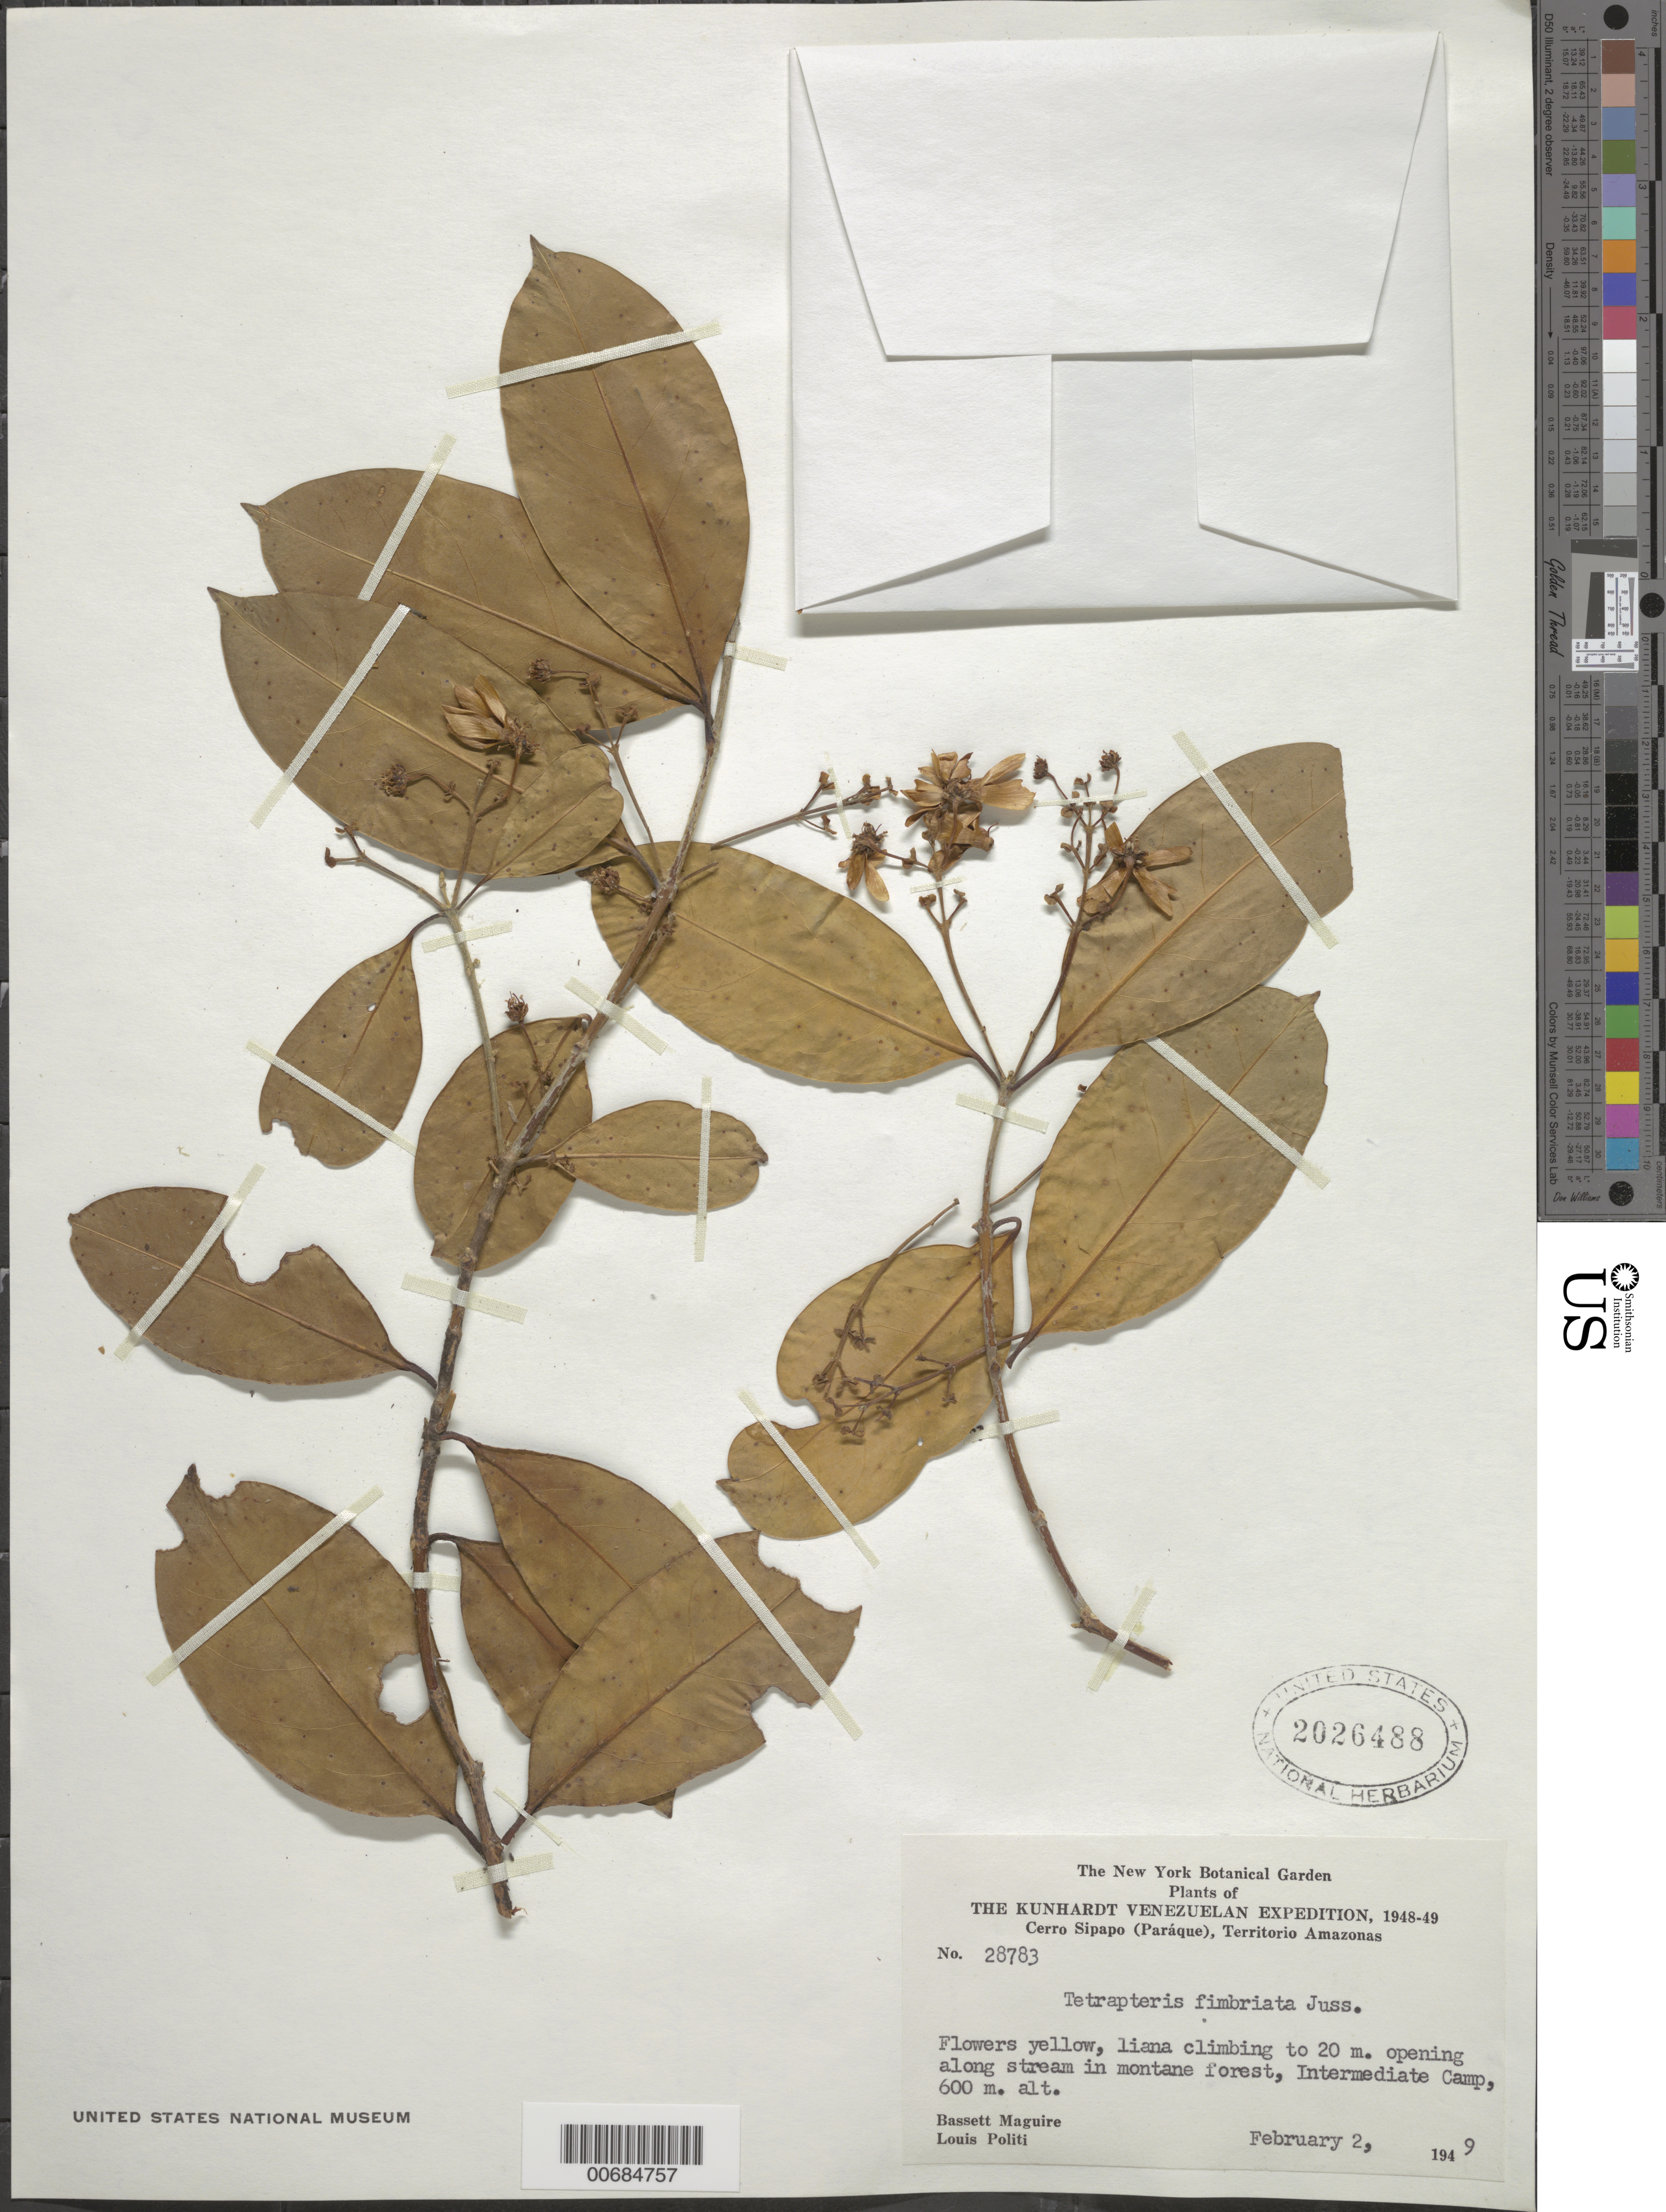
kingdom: Plantae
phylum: Tracheophyta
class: Magnoliopsida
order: Malpighiales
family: Malpighiaceae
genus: Glicophyllum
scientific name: Glicophyllum fimbripetalum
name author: (A. Juss.) R.F. Almeida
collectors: B. Maguire & L. Politi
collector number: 28783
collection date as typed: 2-Feb-49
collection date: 1949-02-02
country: Venezuela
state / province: Amazonas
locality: Cerro Sipapo (Paráque), Intermediate Camp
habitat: Along stream in montane forest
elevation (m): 600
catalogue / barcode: US 2026488